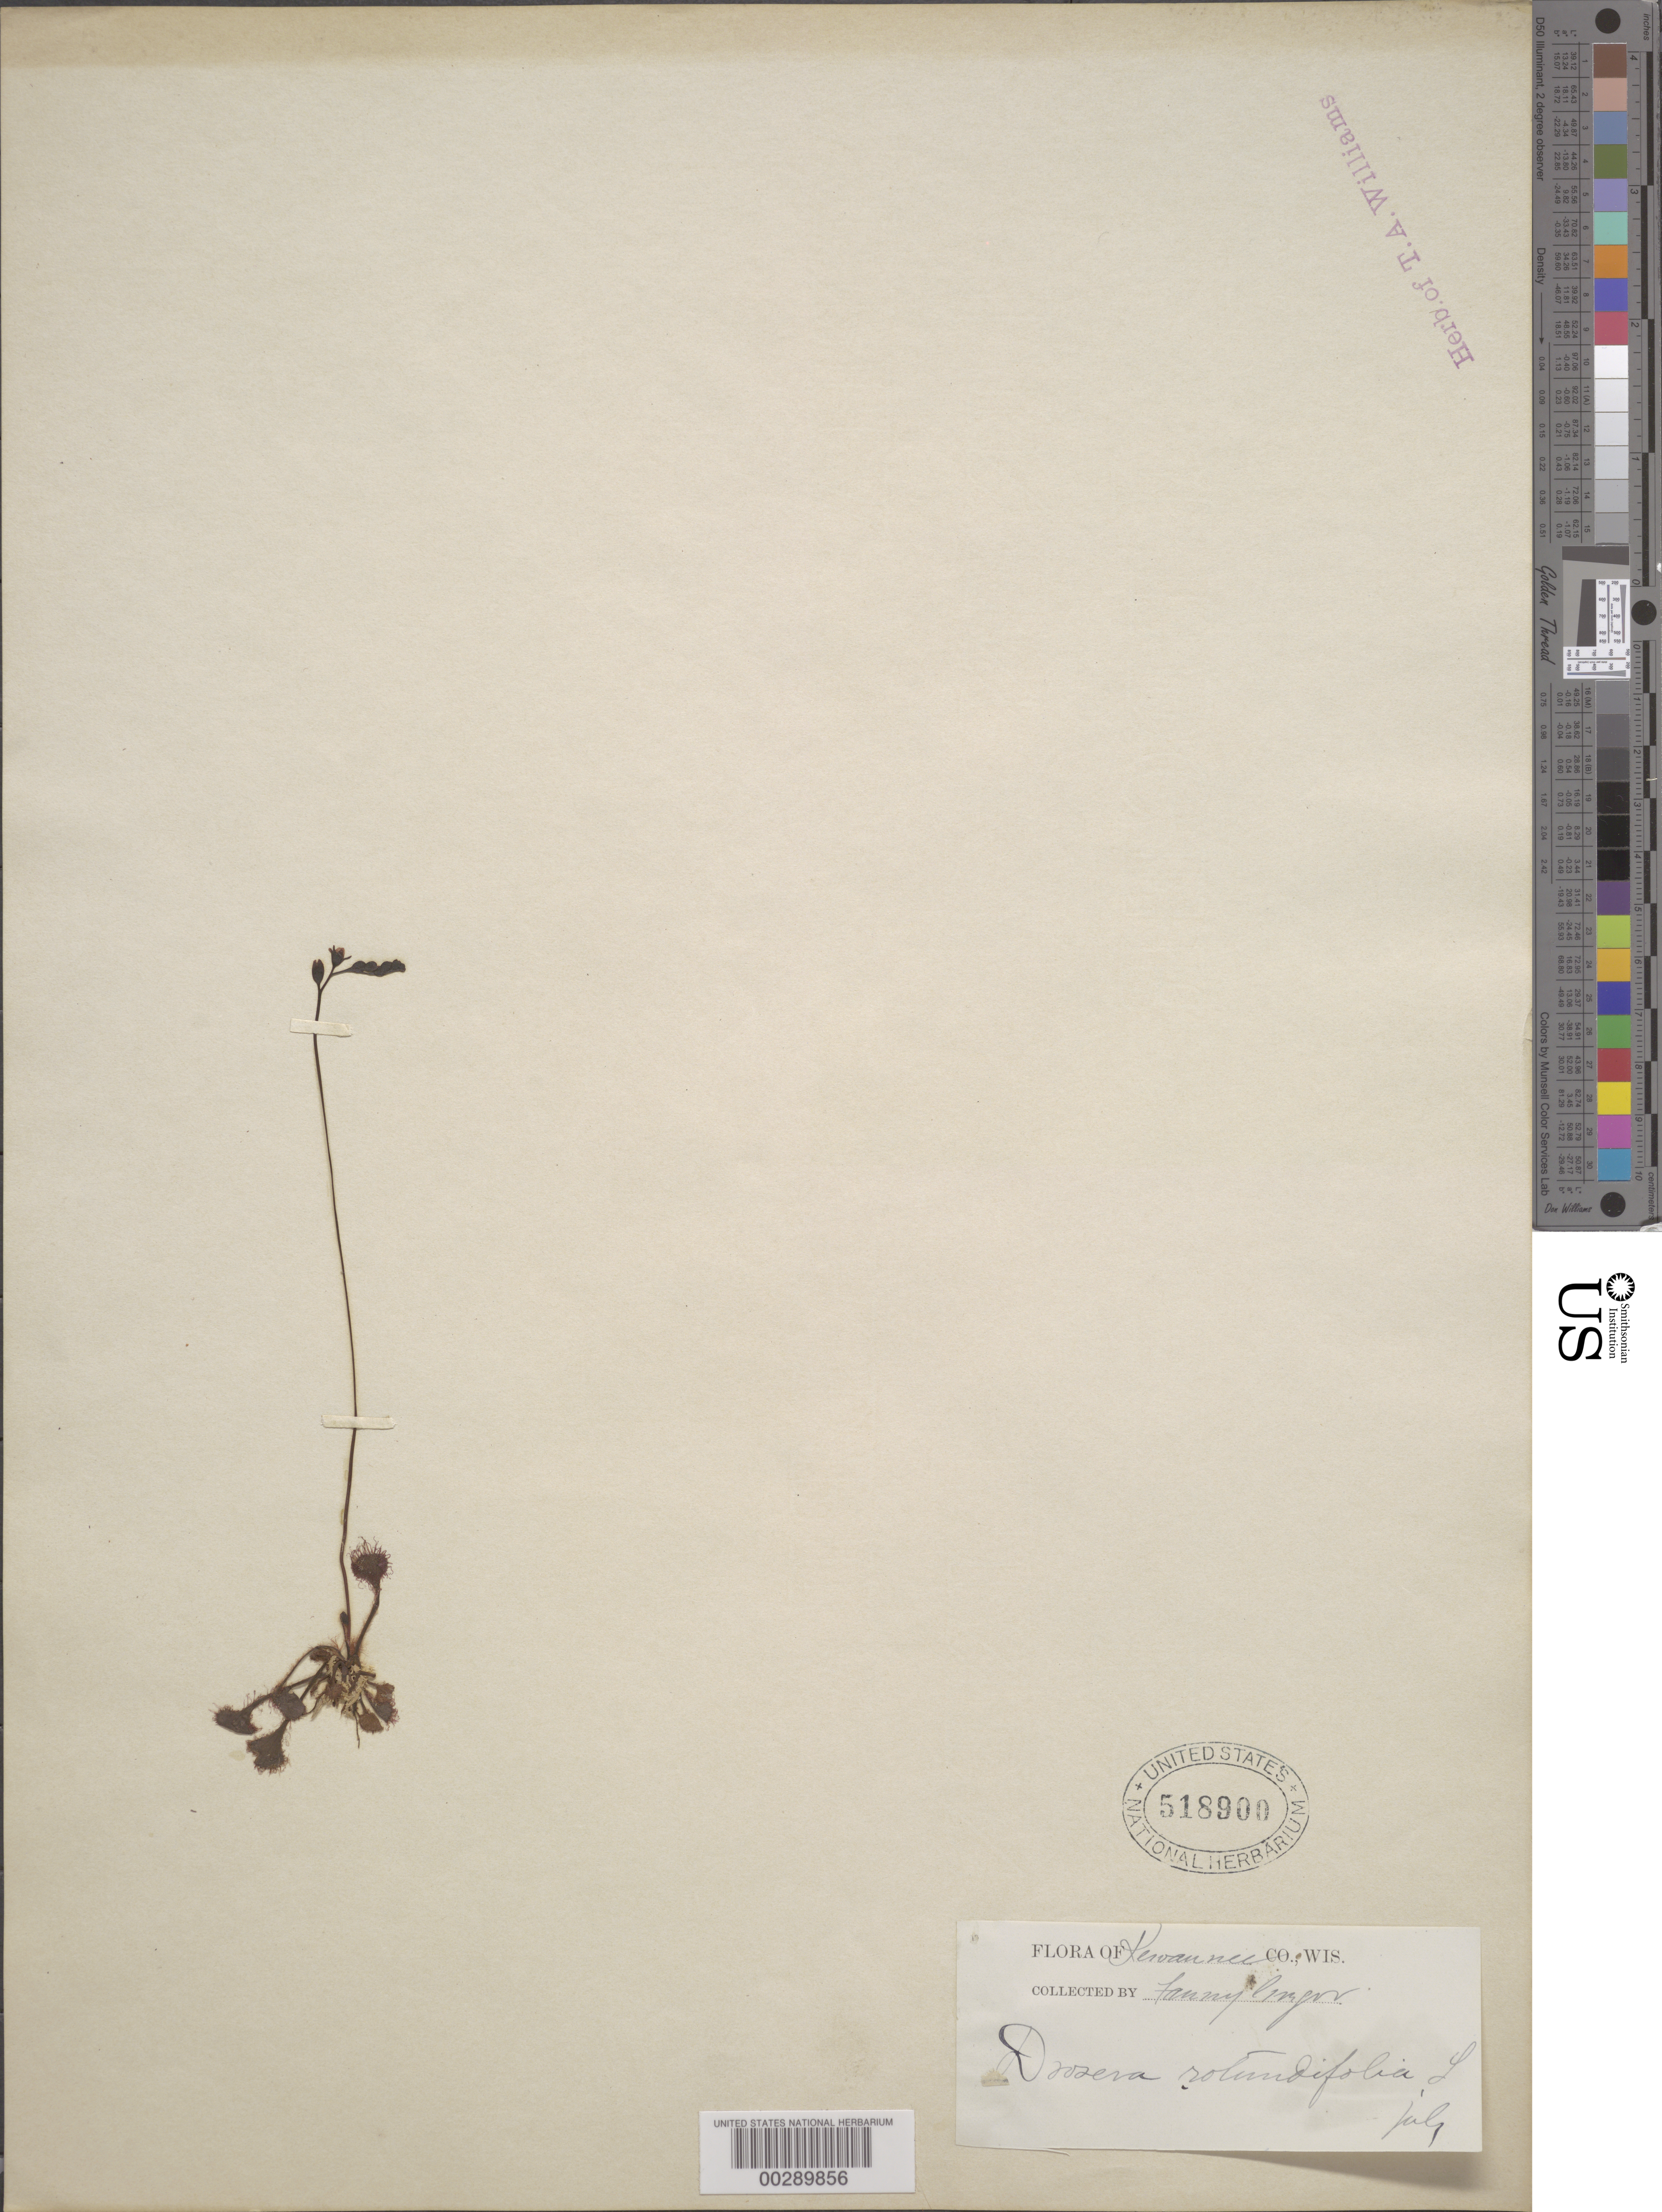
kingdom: Plantae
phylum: Tracheophyta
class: Magnoliopsida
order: Caryophyllales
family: Droseraceae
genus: Drosera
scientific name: Drosera rotundifolia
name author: L.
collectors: F. Linger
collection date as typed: Jul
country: United States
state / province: Wisconsin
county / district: Kewannee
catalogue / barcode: US 518900